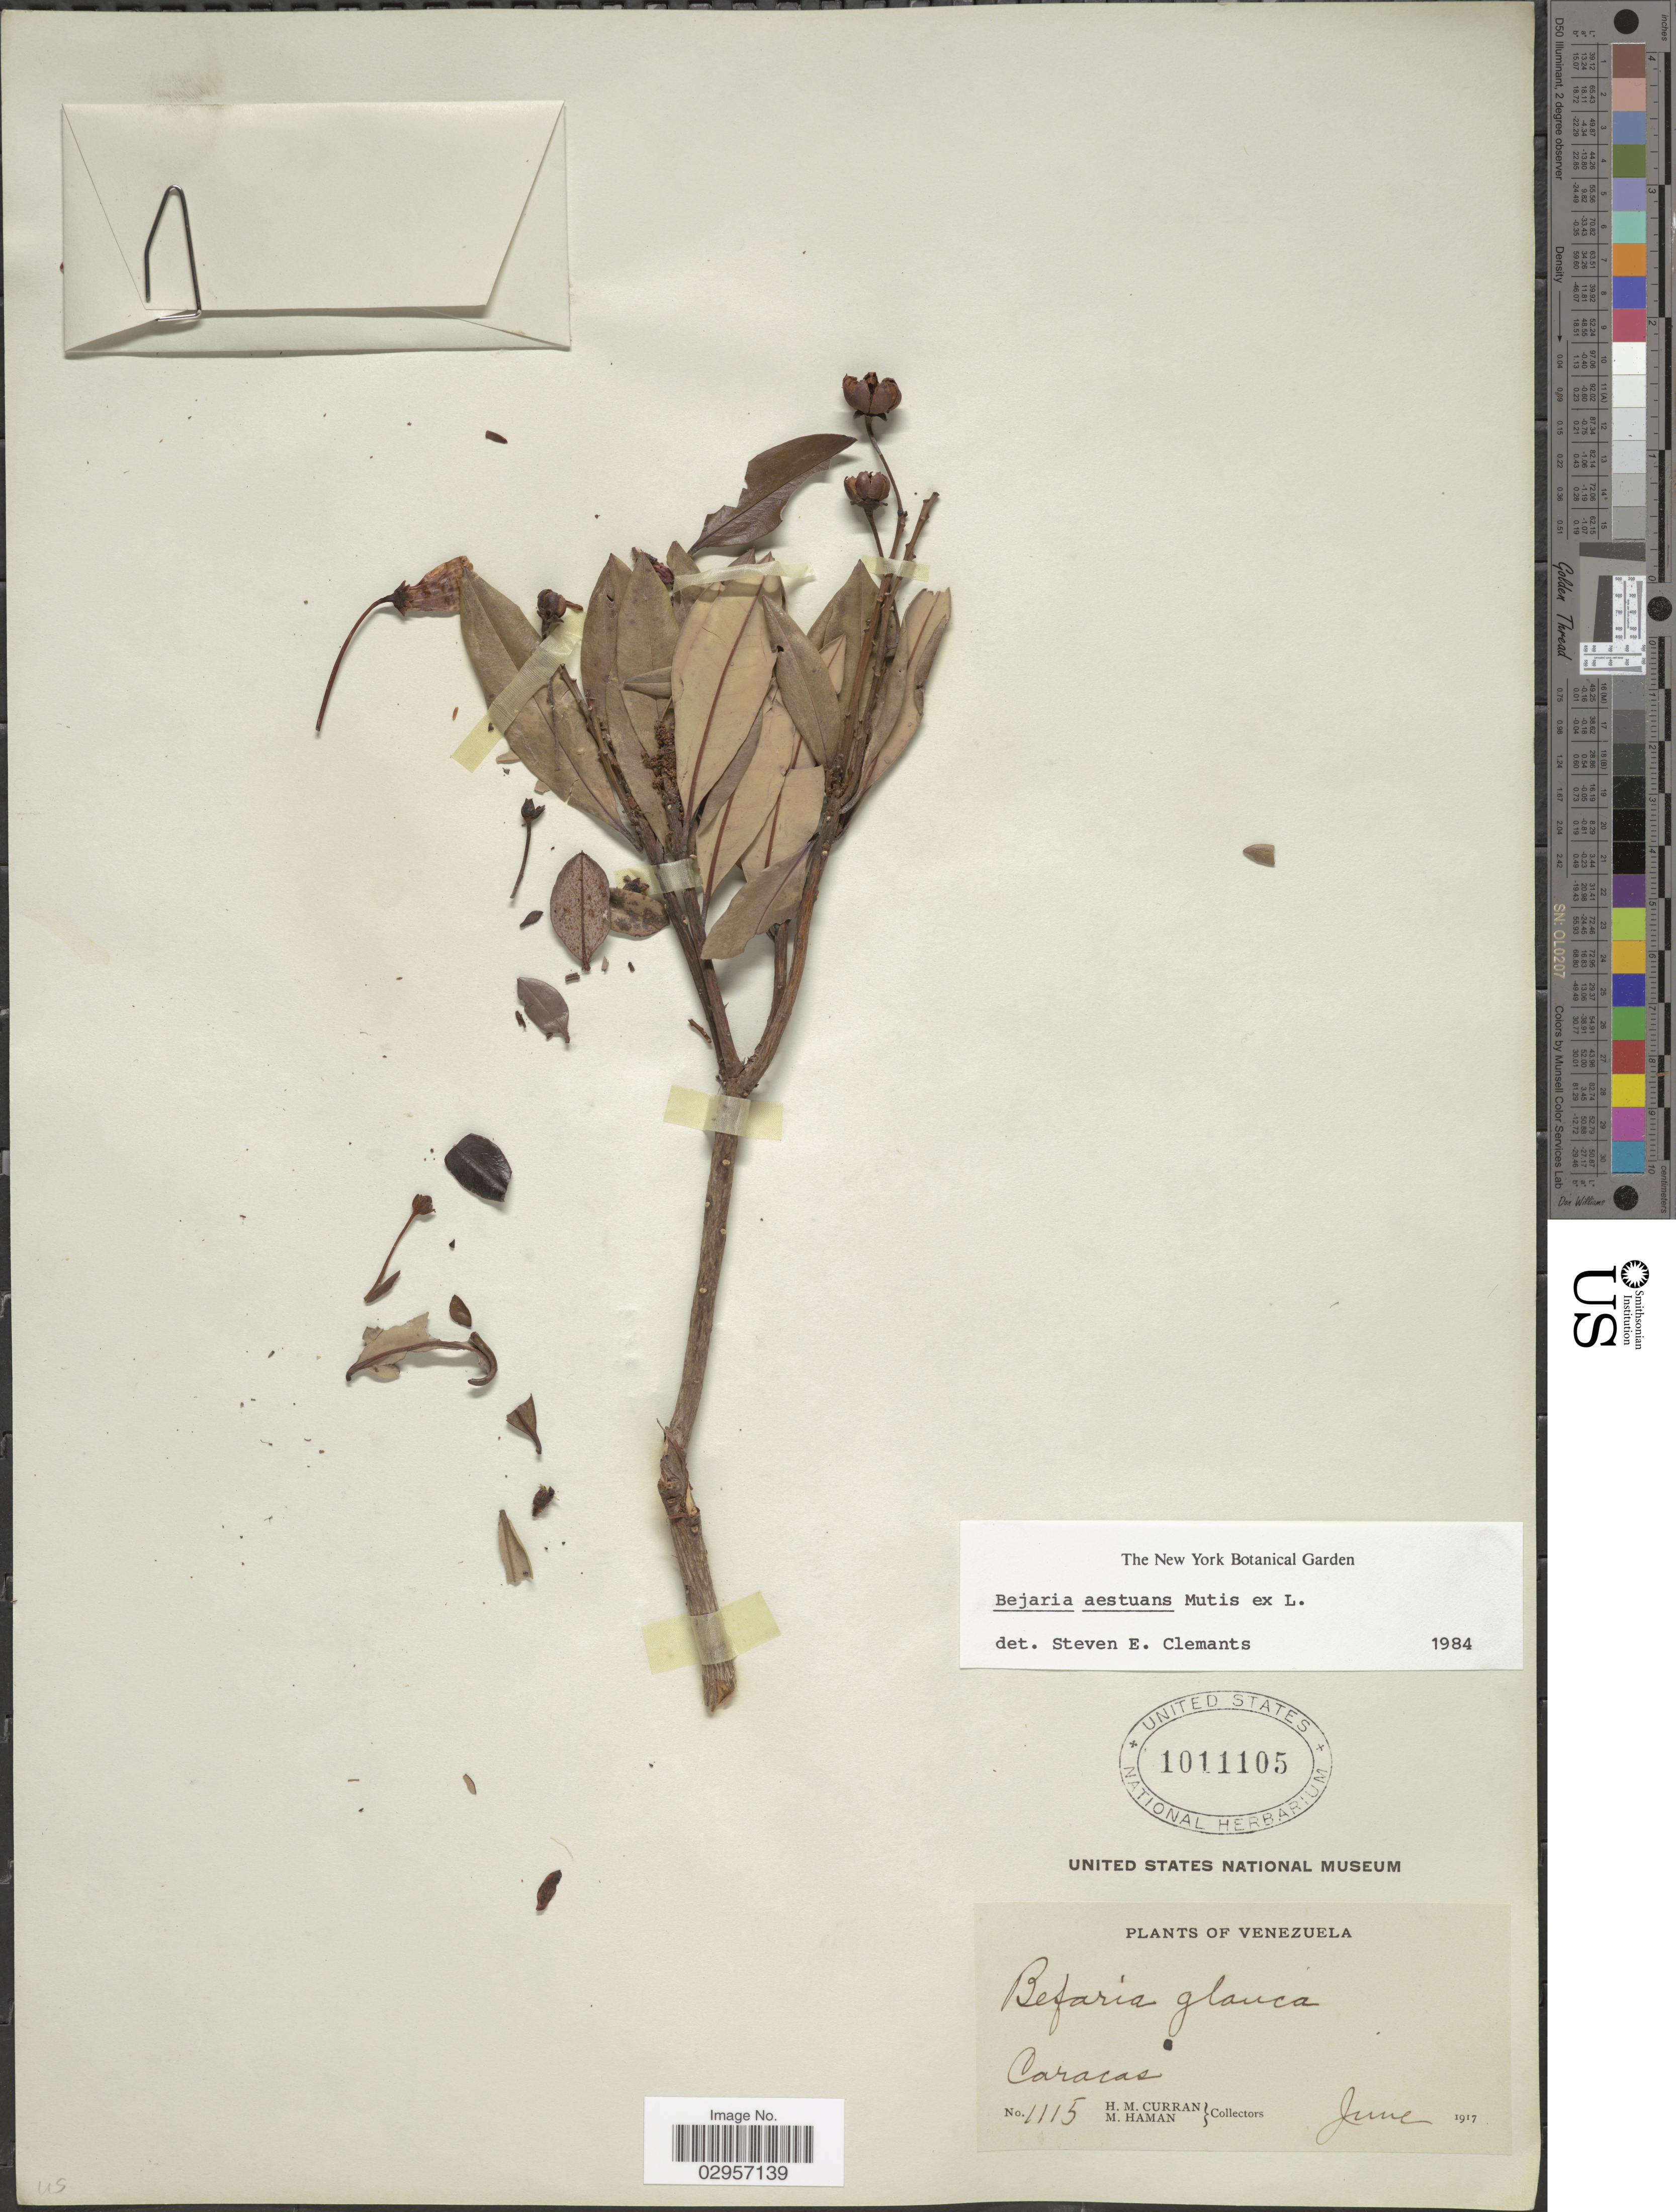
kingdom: Plantae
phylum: Tracheophyta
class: Magnoliopsida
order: Ericales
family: Ericaceae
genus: Befaria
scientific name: Befaria aestuans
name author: Mutis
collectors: H. M. Curran & M. Haman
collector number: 1115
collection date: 1917-06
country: Venezuela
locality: Caracas.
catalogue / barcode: US 1011105